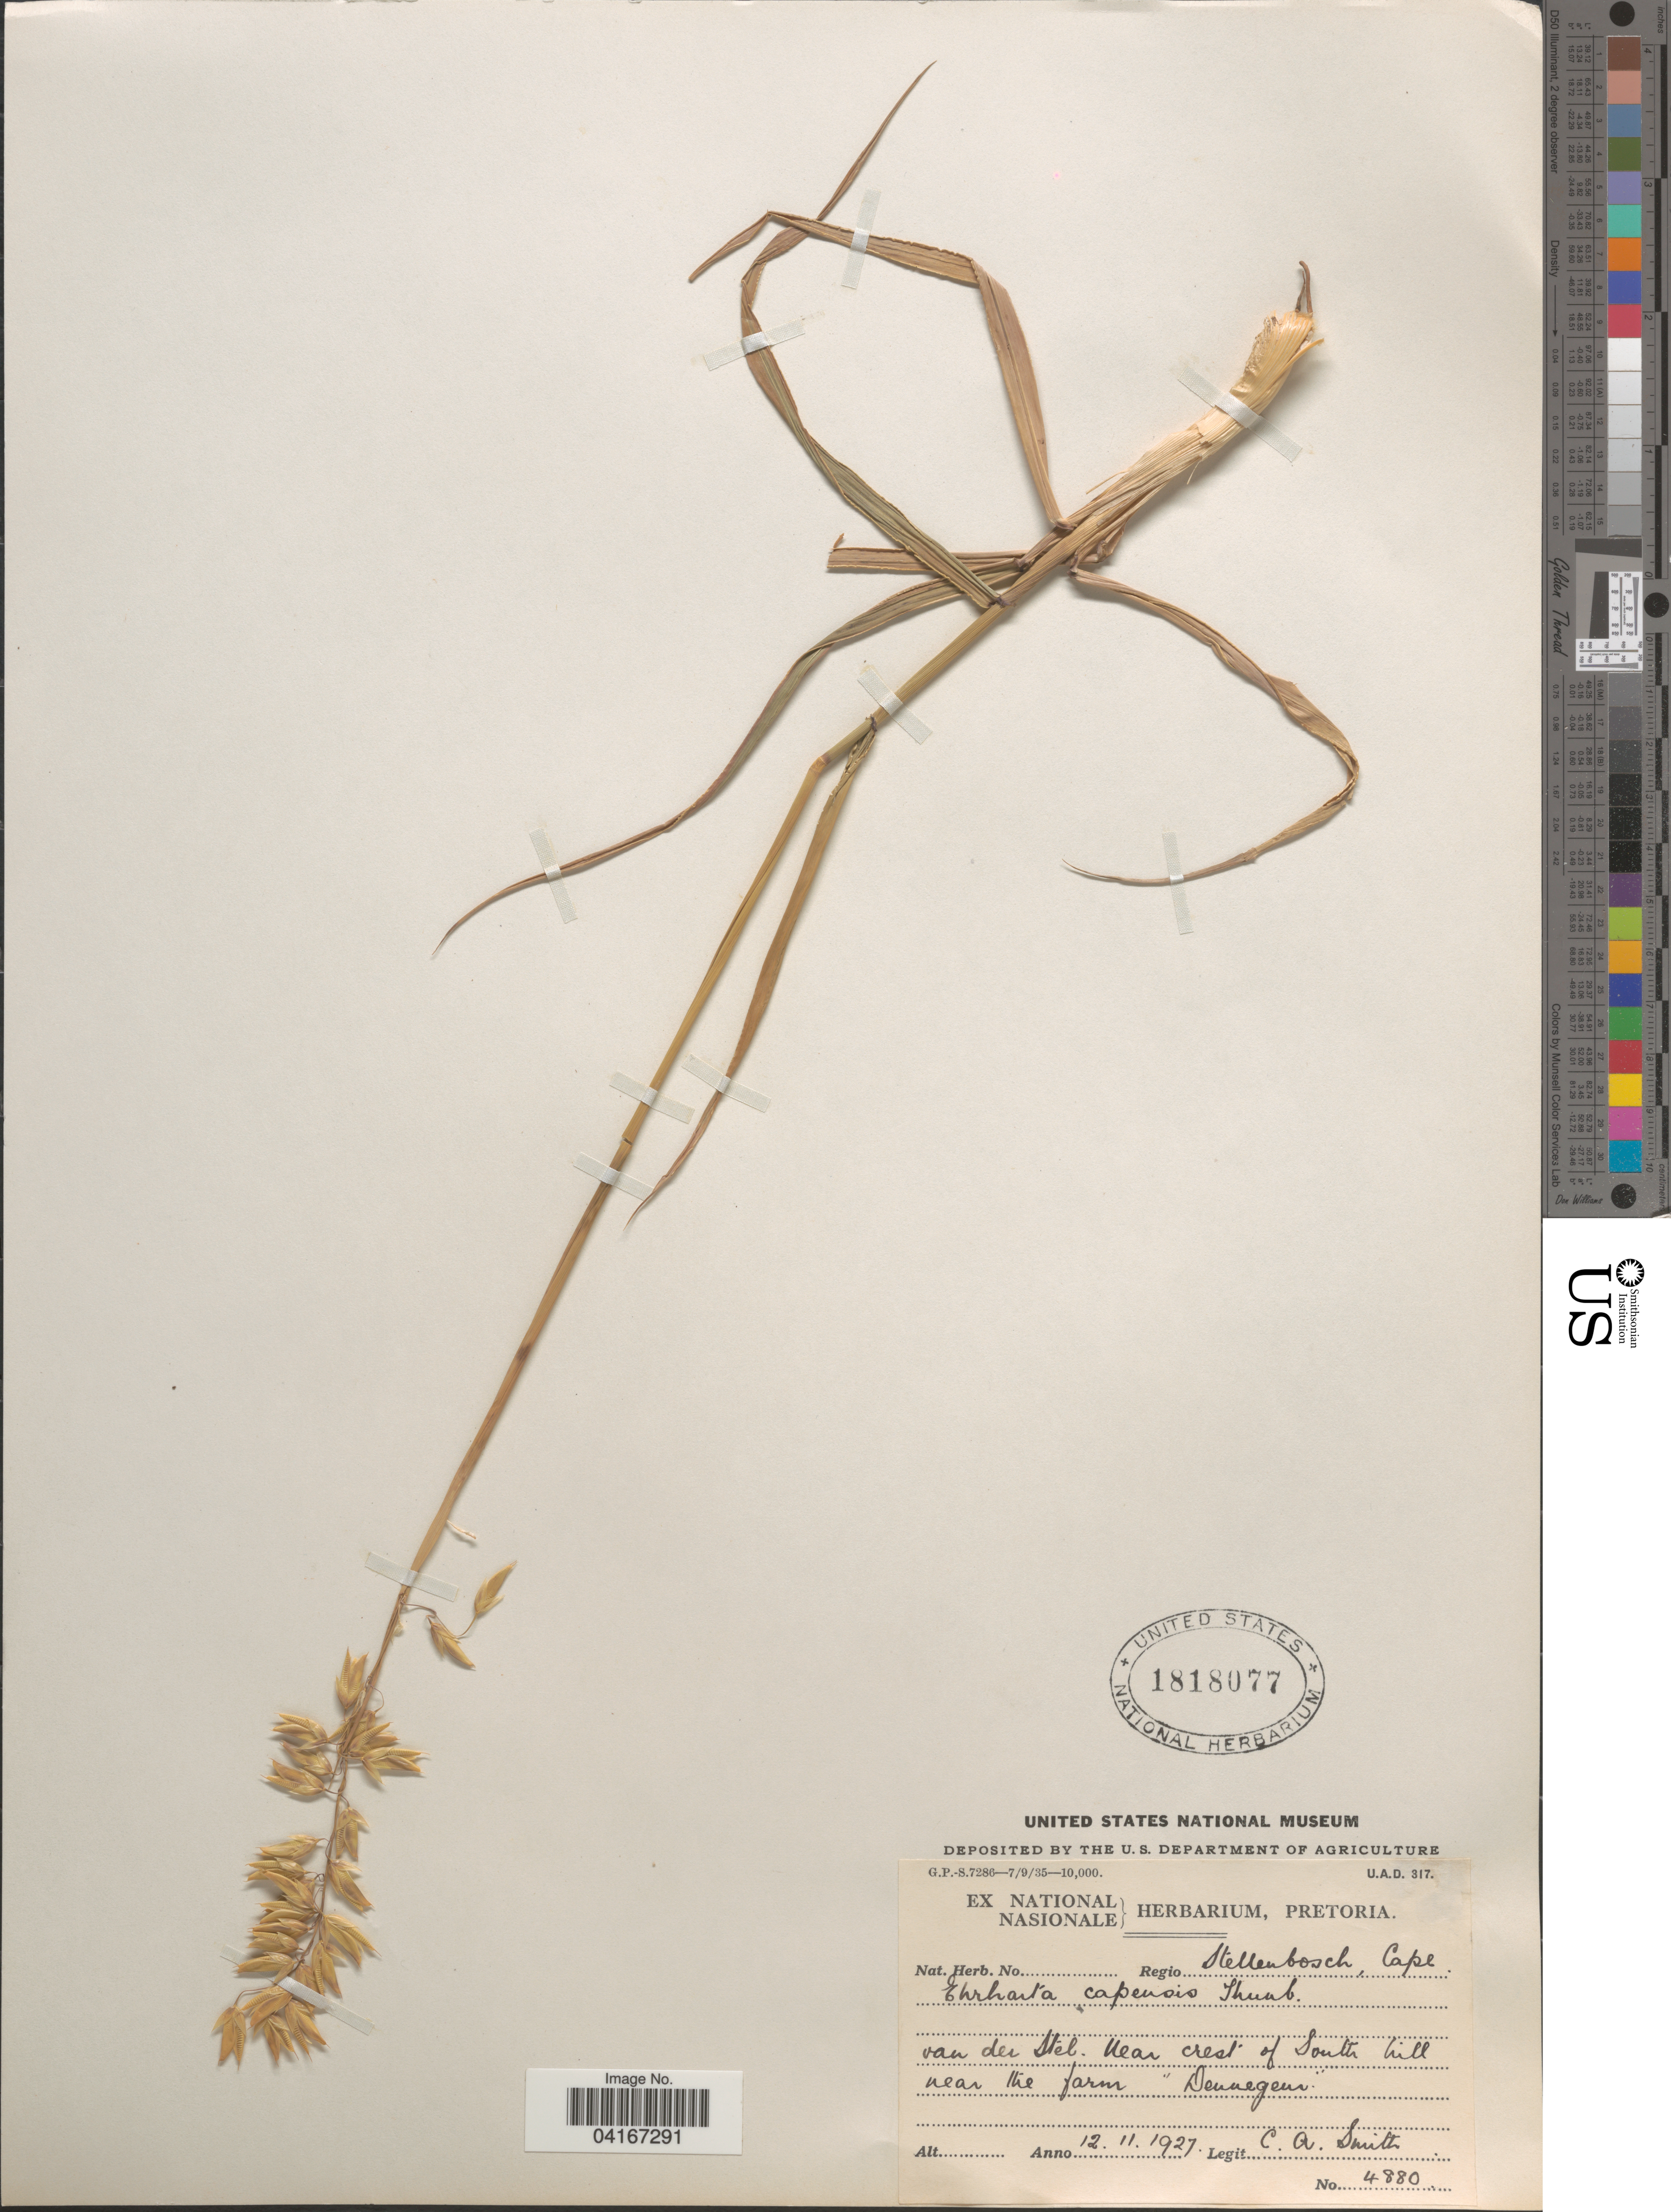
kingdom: Plantae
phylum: Tracheophyta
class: Liliopsida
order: Poales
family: Poaceae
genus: Ehrharta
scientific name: Ehrharta capensis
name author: Thunb.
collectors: C. A. Smith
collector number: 4880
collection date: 1927-11-12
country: South Africa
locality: Regio Stellenbosch, Cape. Van der Stel. near crest of South hill near the farm "Dennengeur".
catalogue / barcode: US 1818077